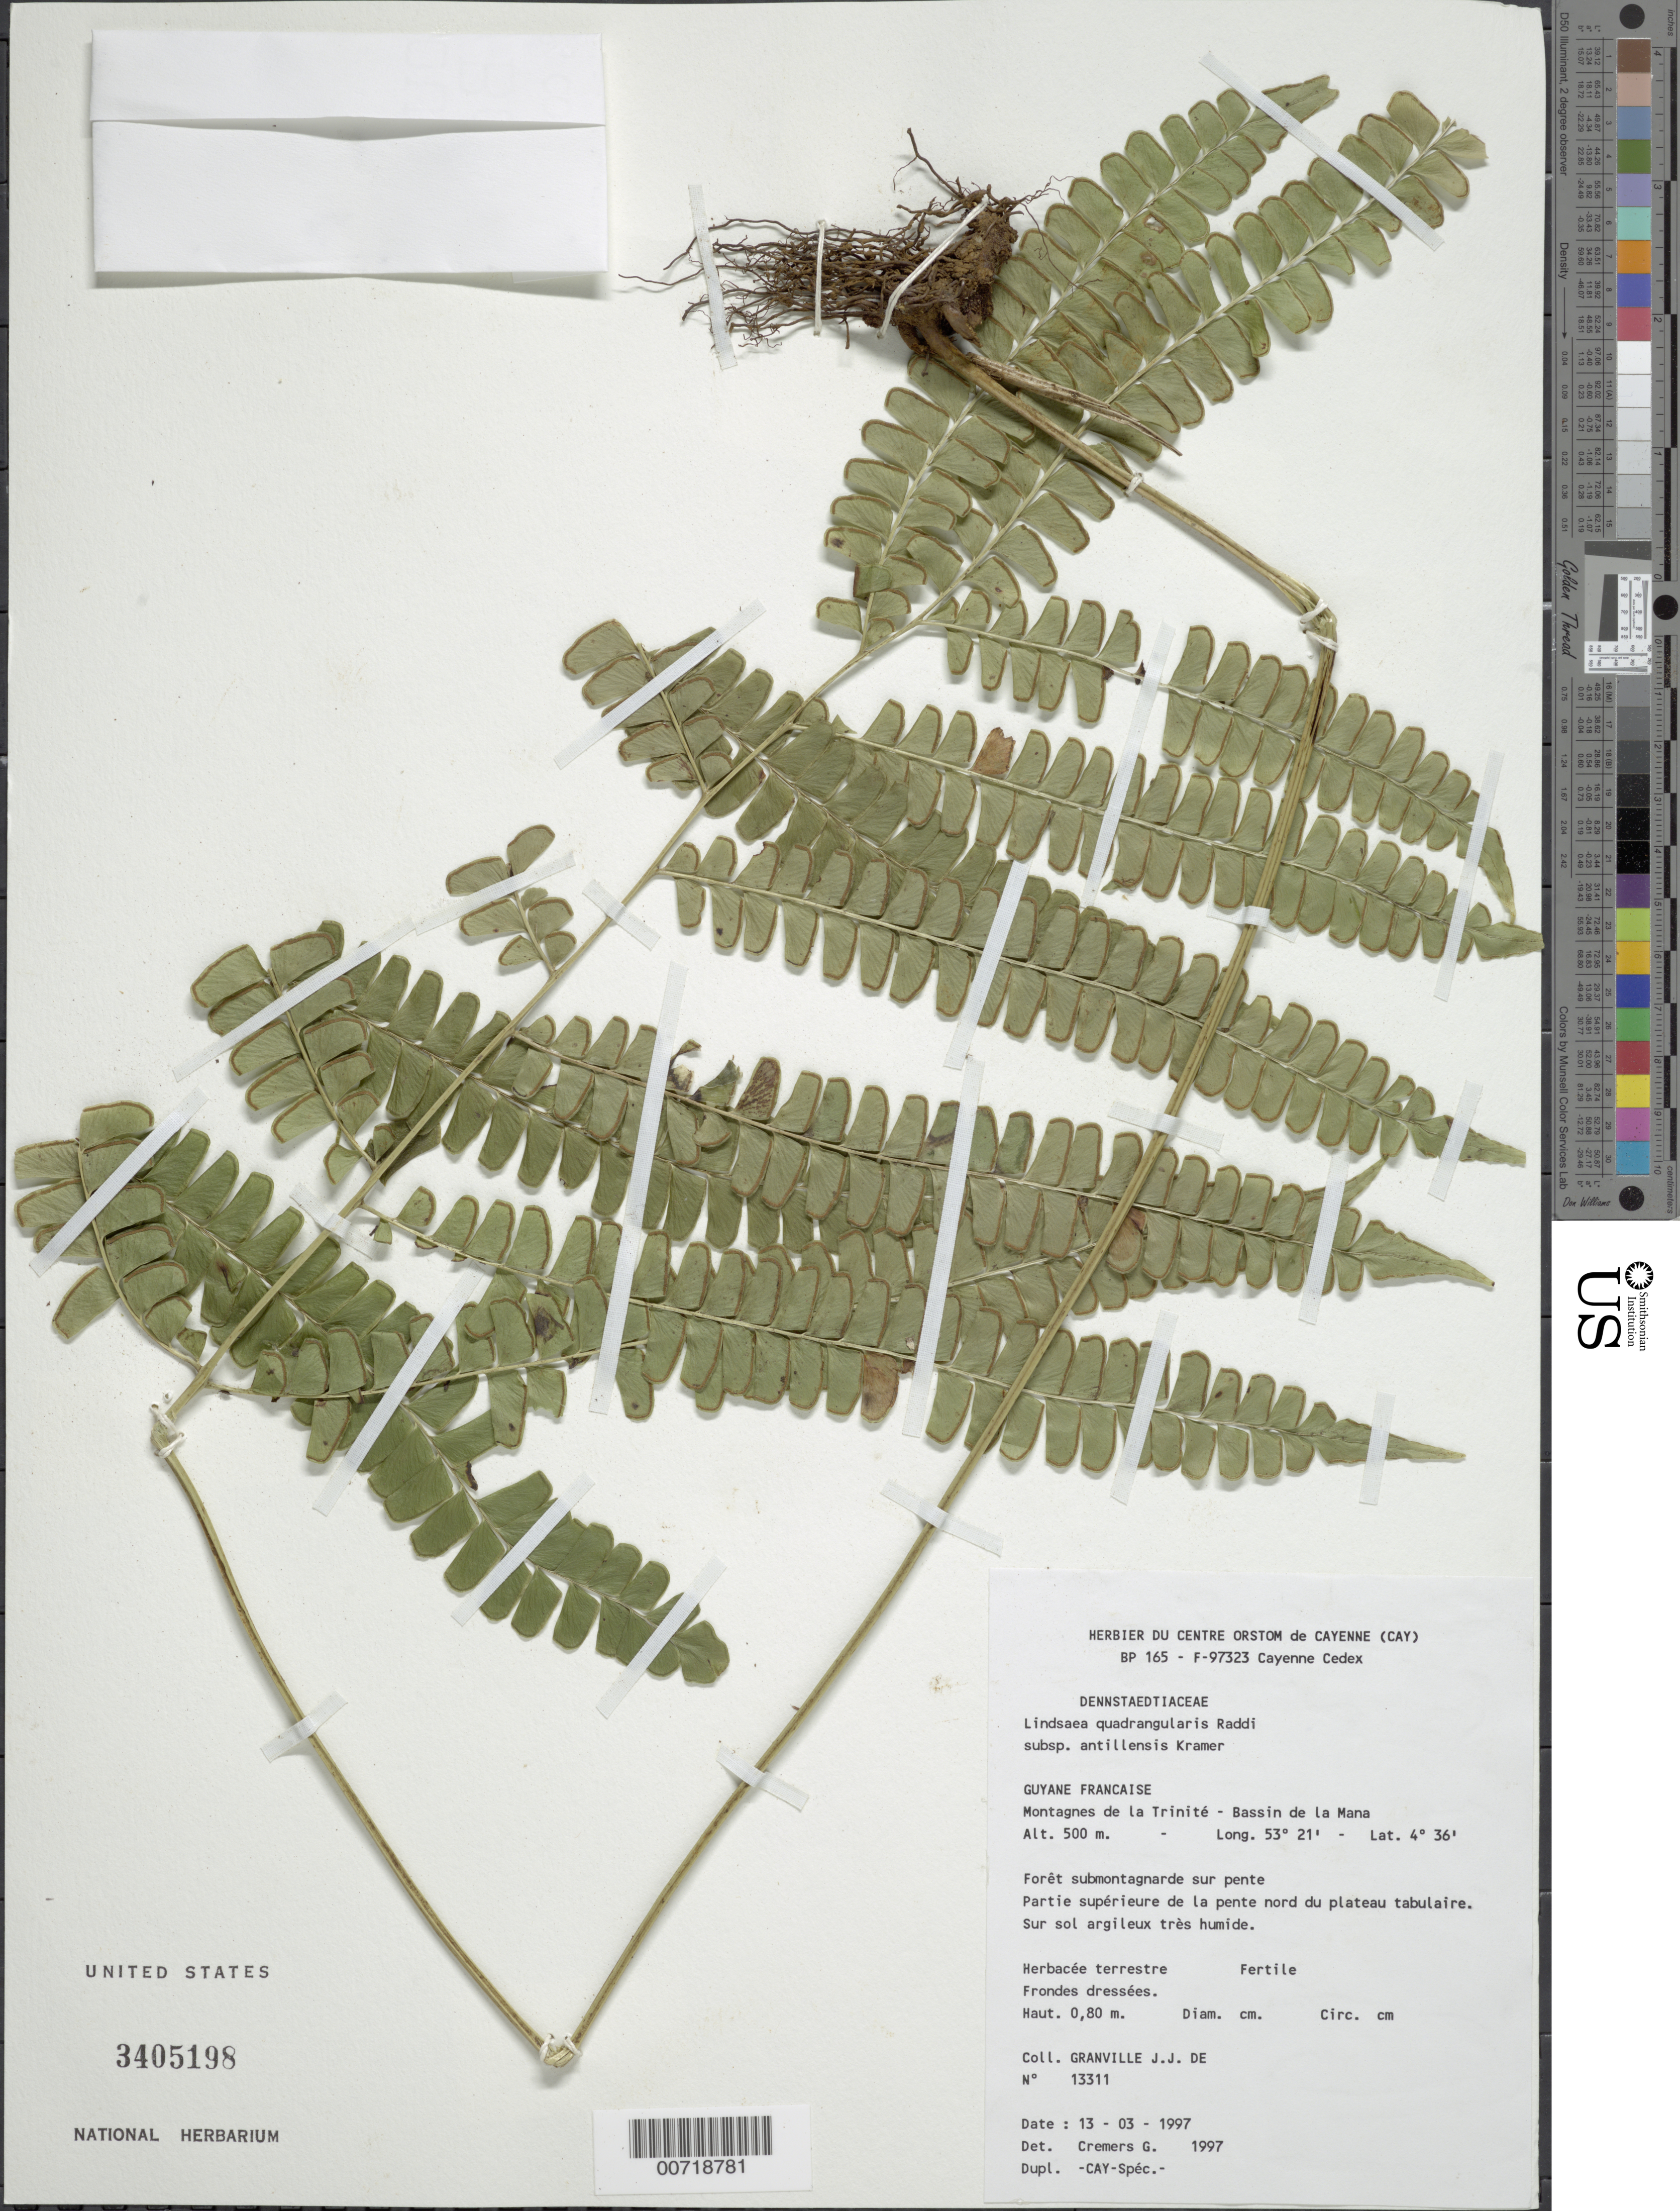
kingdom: Plantae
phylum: Tracheophyta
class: Polypodiopsida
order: Polypodiales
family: Lindsaeaceae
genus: Lindsaea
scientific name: Lindsaea quadrangularis subsp. antillensis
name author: K.U. Kramer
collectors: J.-J. de Granville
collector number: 13311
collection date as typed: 13-Mar-97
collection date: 1997-03-13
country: French Guiana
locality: Montagnes de la Trinité, Bassin de la Mana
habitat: Forêt submontagnarde sur pence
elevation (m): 500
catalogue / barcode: US 3405198